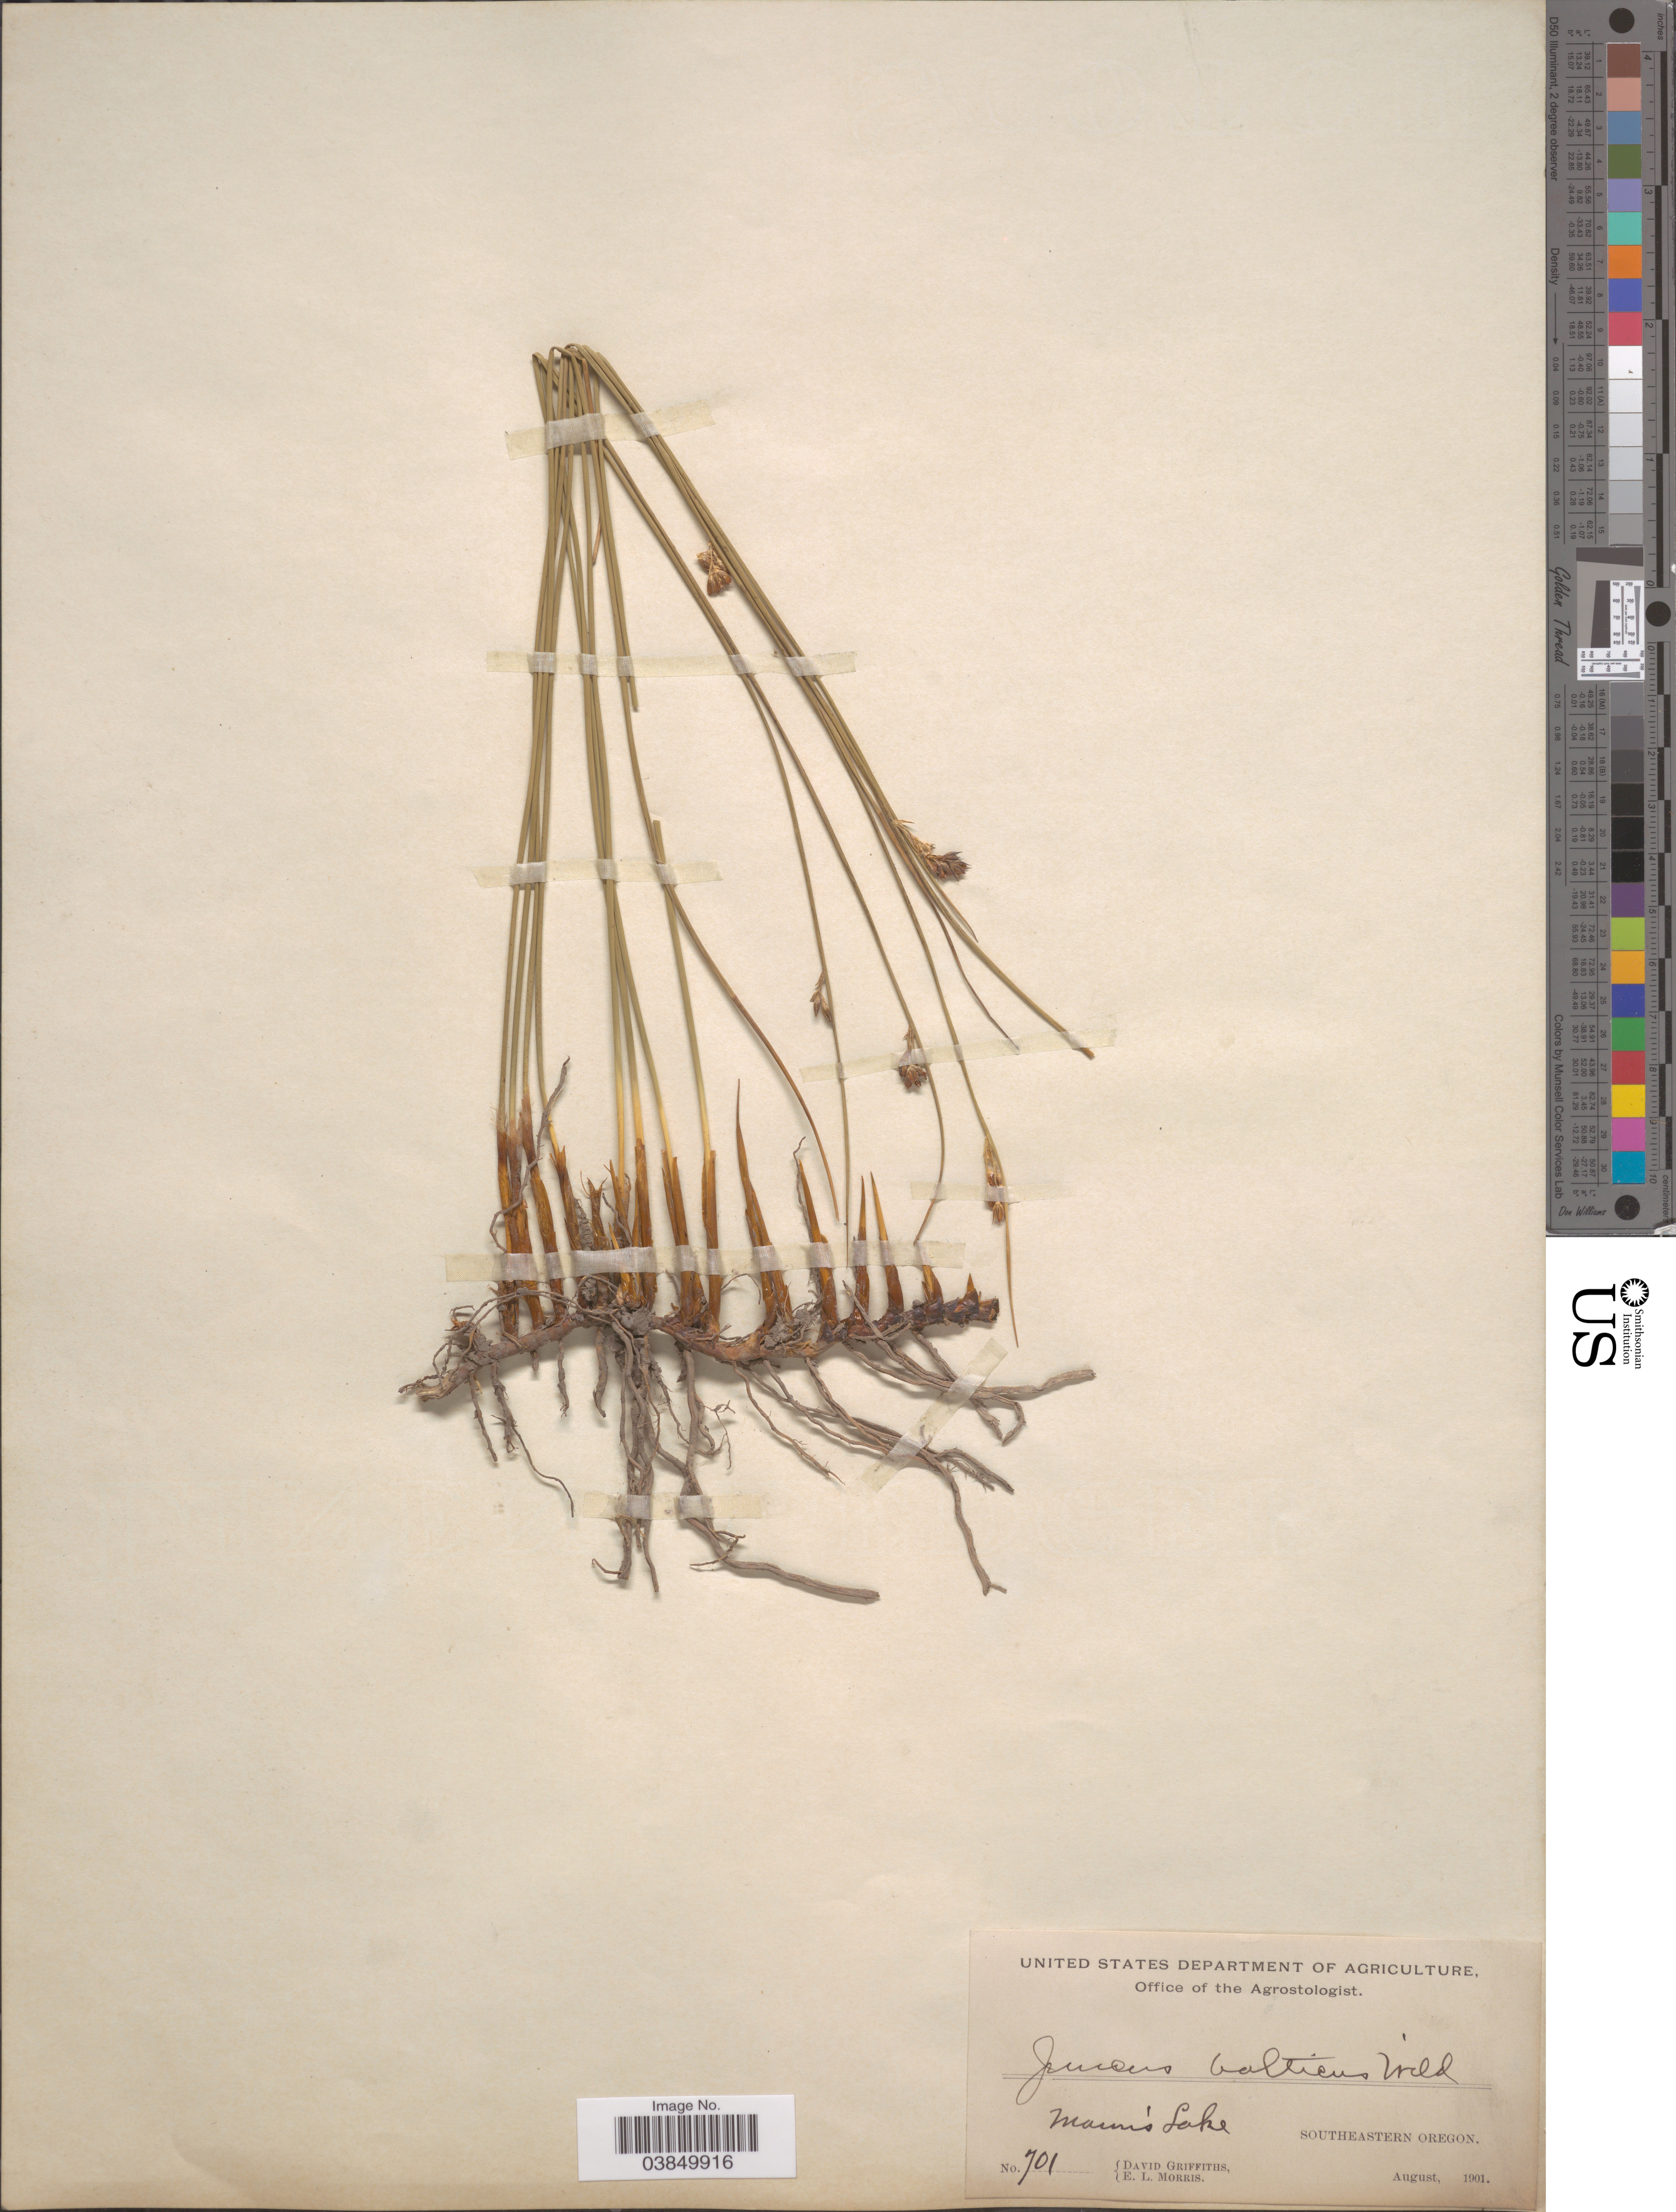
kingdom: Plantae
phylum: Tracheophyta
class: Liliopsida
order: Poales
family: Juncaceae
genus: Juncus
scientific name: Juncus balticus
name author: Willd.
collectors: D. Griffiths & E. Morris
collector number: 701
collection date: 1901-08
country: United States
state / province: Oregon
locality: Manus Lake, Southeastern Oregon.